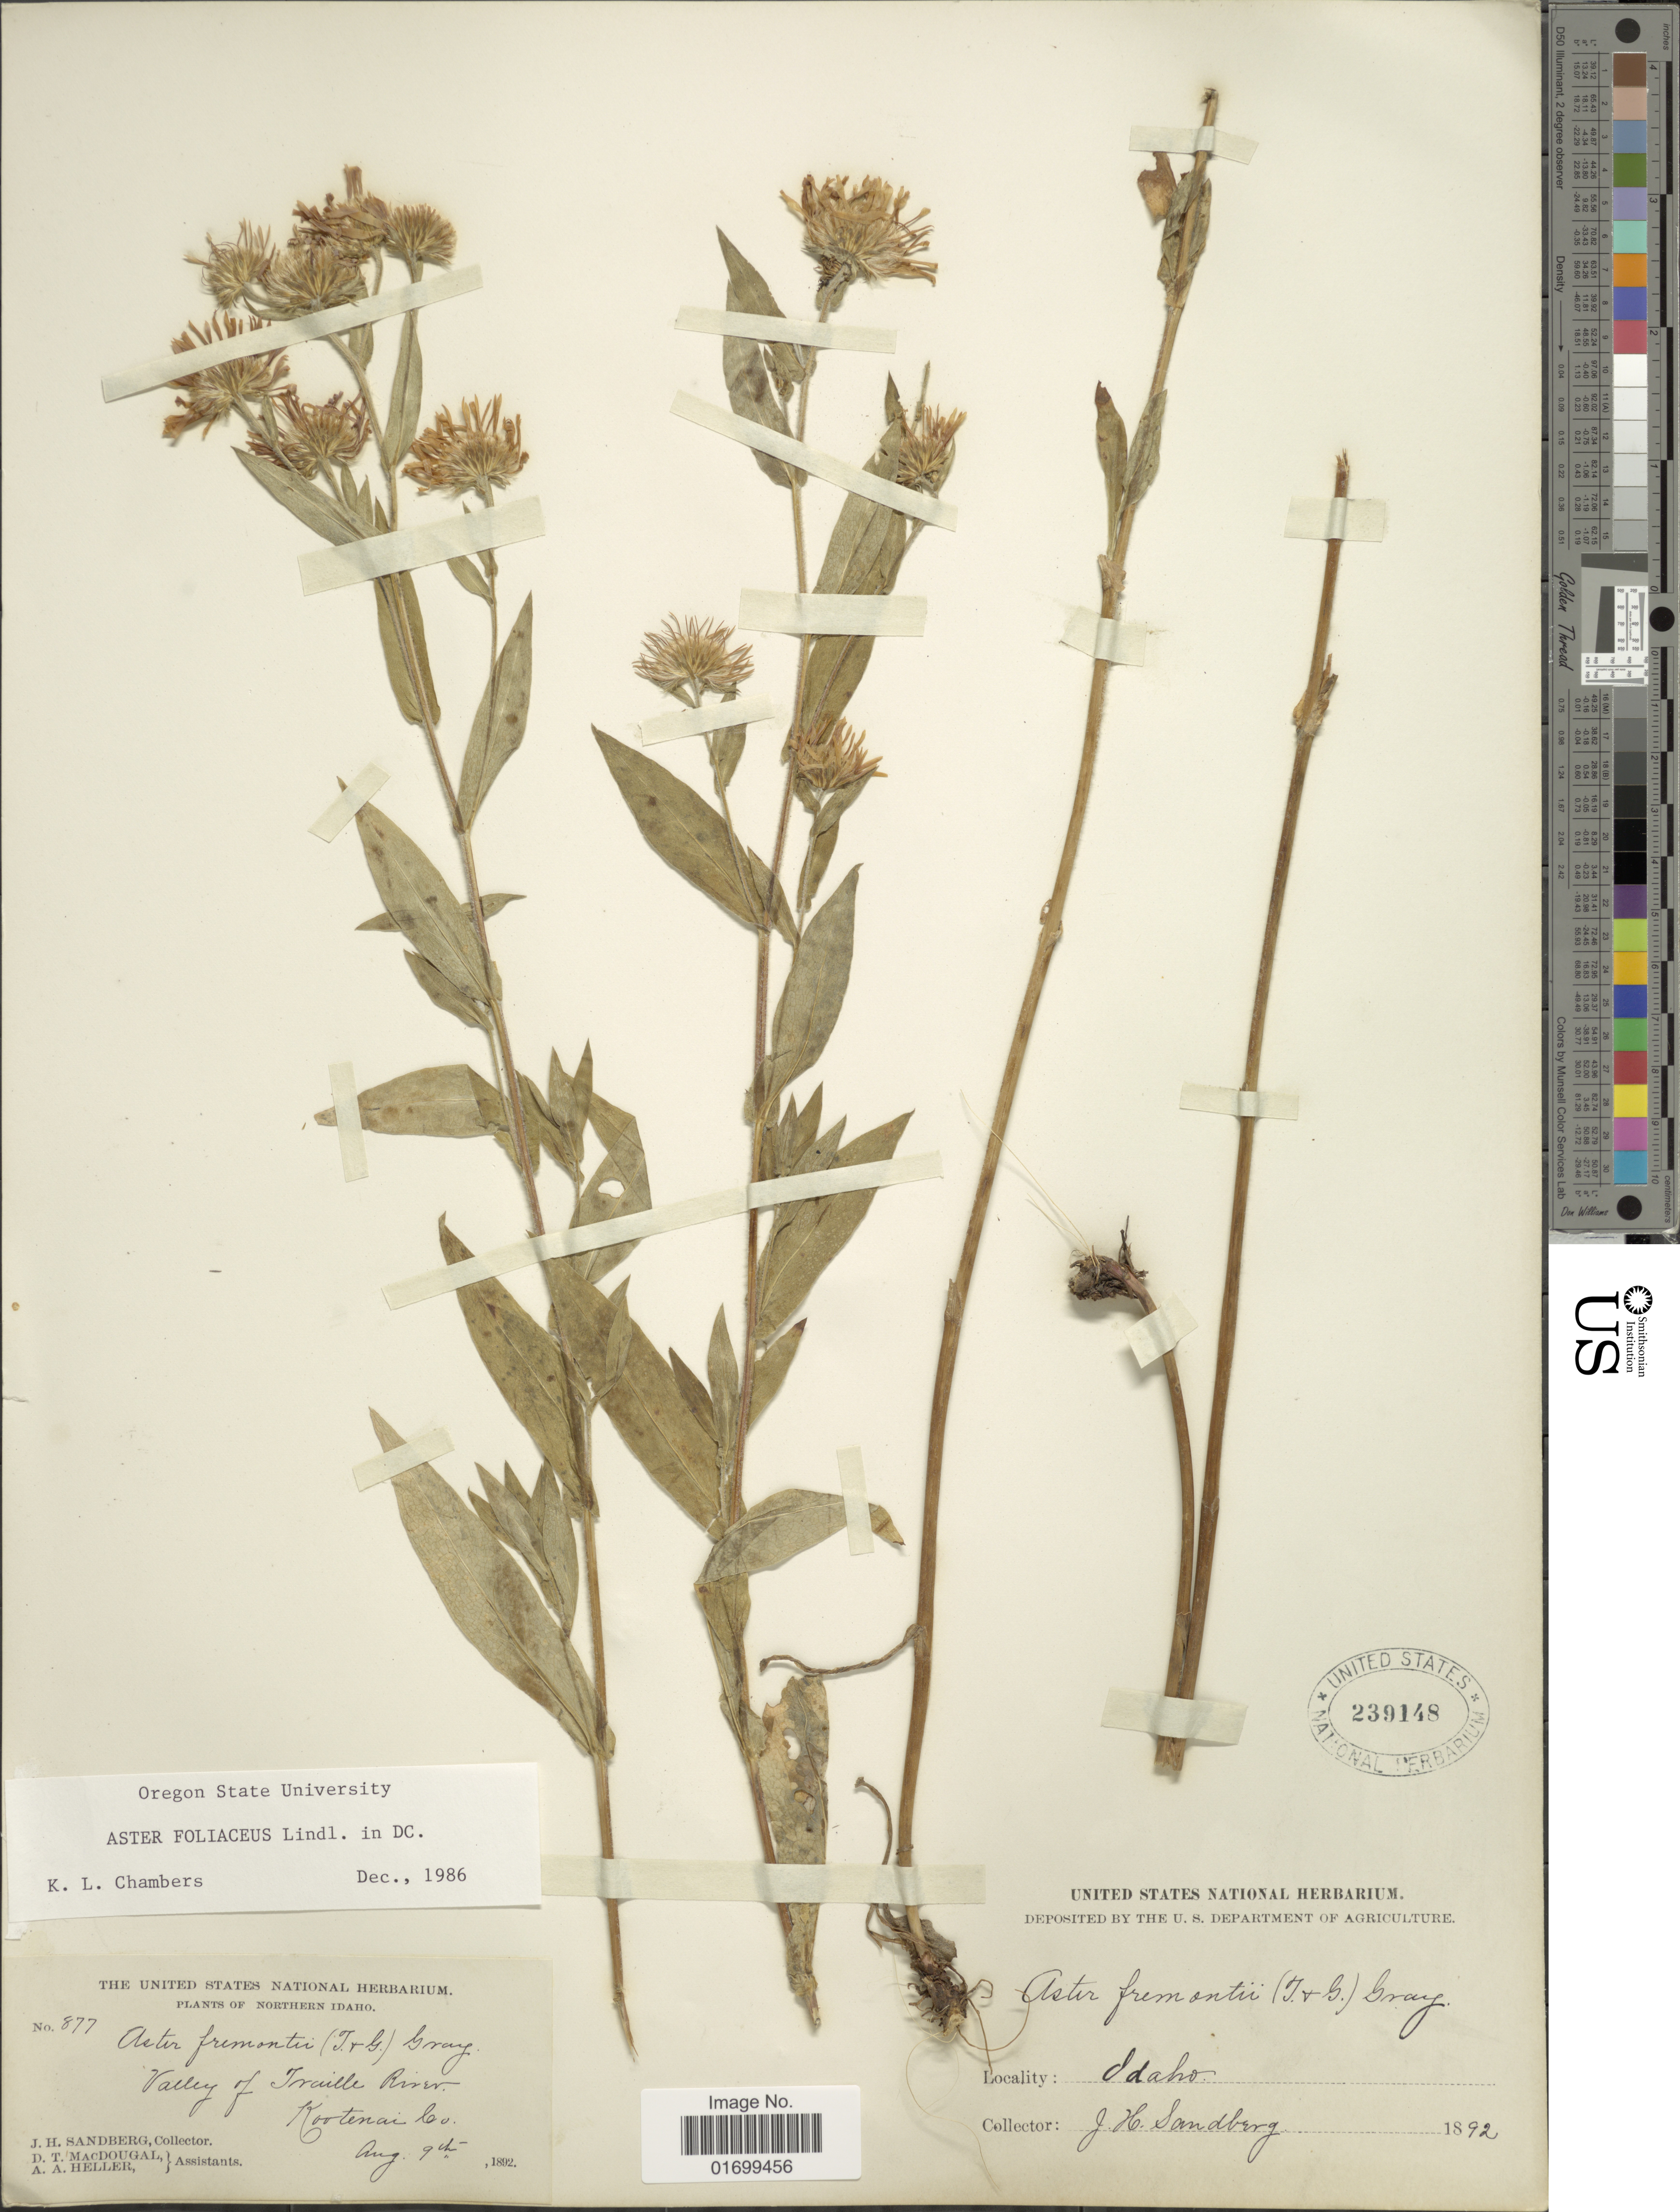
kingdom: Plantae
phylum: Tracheophyta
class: Magnoliopsida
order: Asterales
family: Asteraceae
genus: Symphyotrichum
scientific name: Symphyotrichum foliaceum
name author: (Lindl. ex DC.) G.L. Nesom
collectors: J. H. Sandberg, D. T. MacDougal & A. A. Heller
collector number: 877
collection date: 1892-08-09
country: United States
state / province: Idaho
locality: Northern Idaho, Valley of Traile River, Kootenai Co.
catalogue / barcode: US 239148